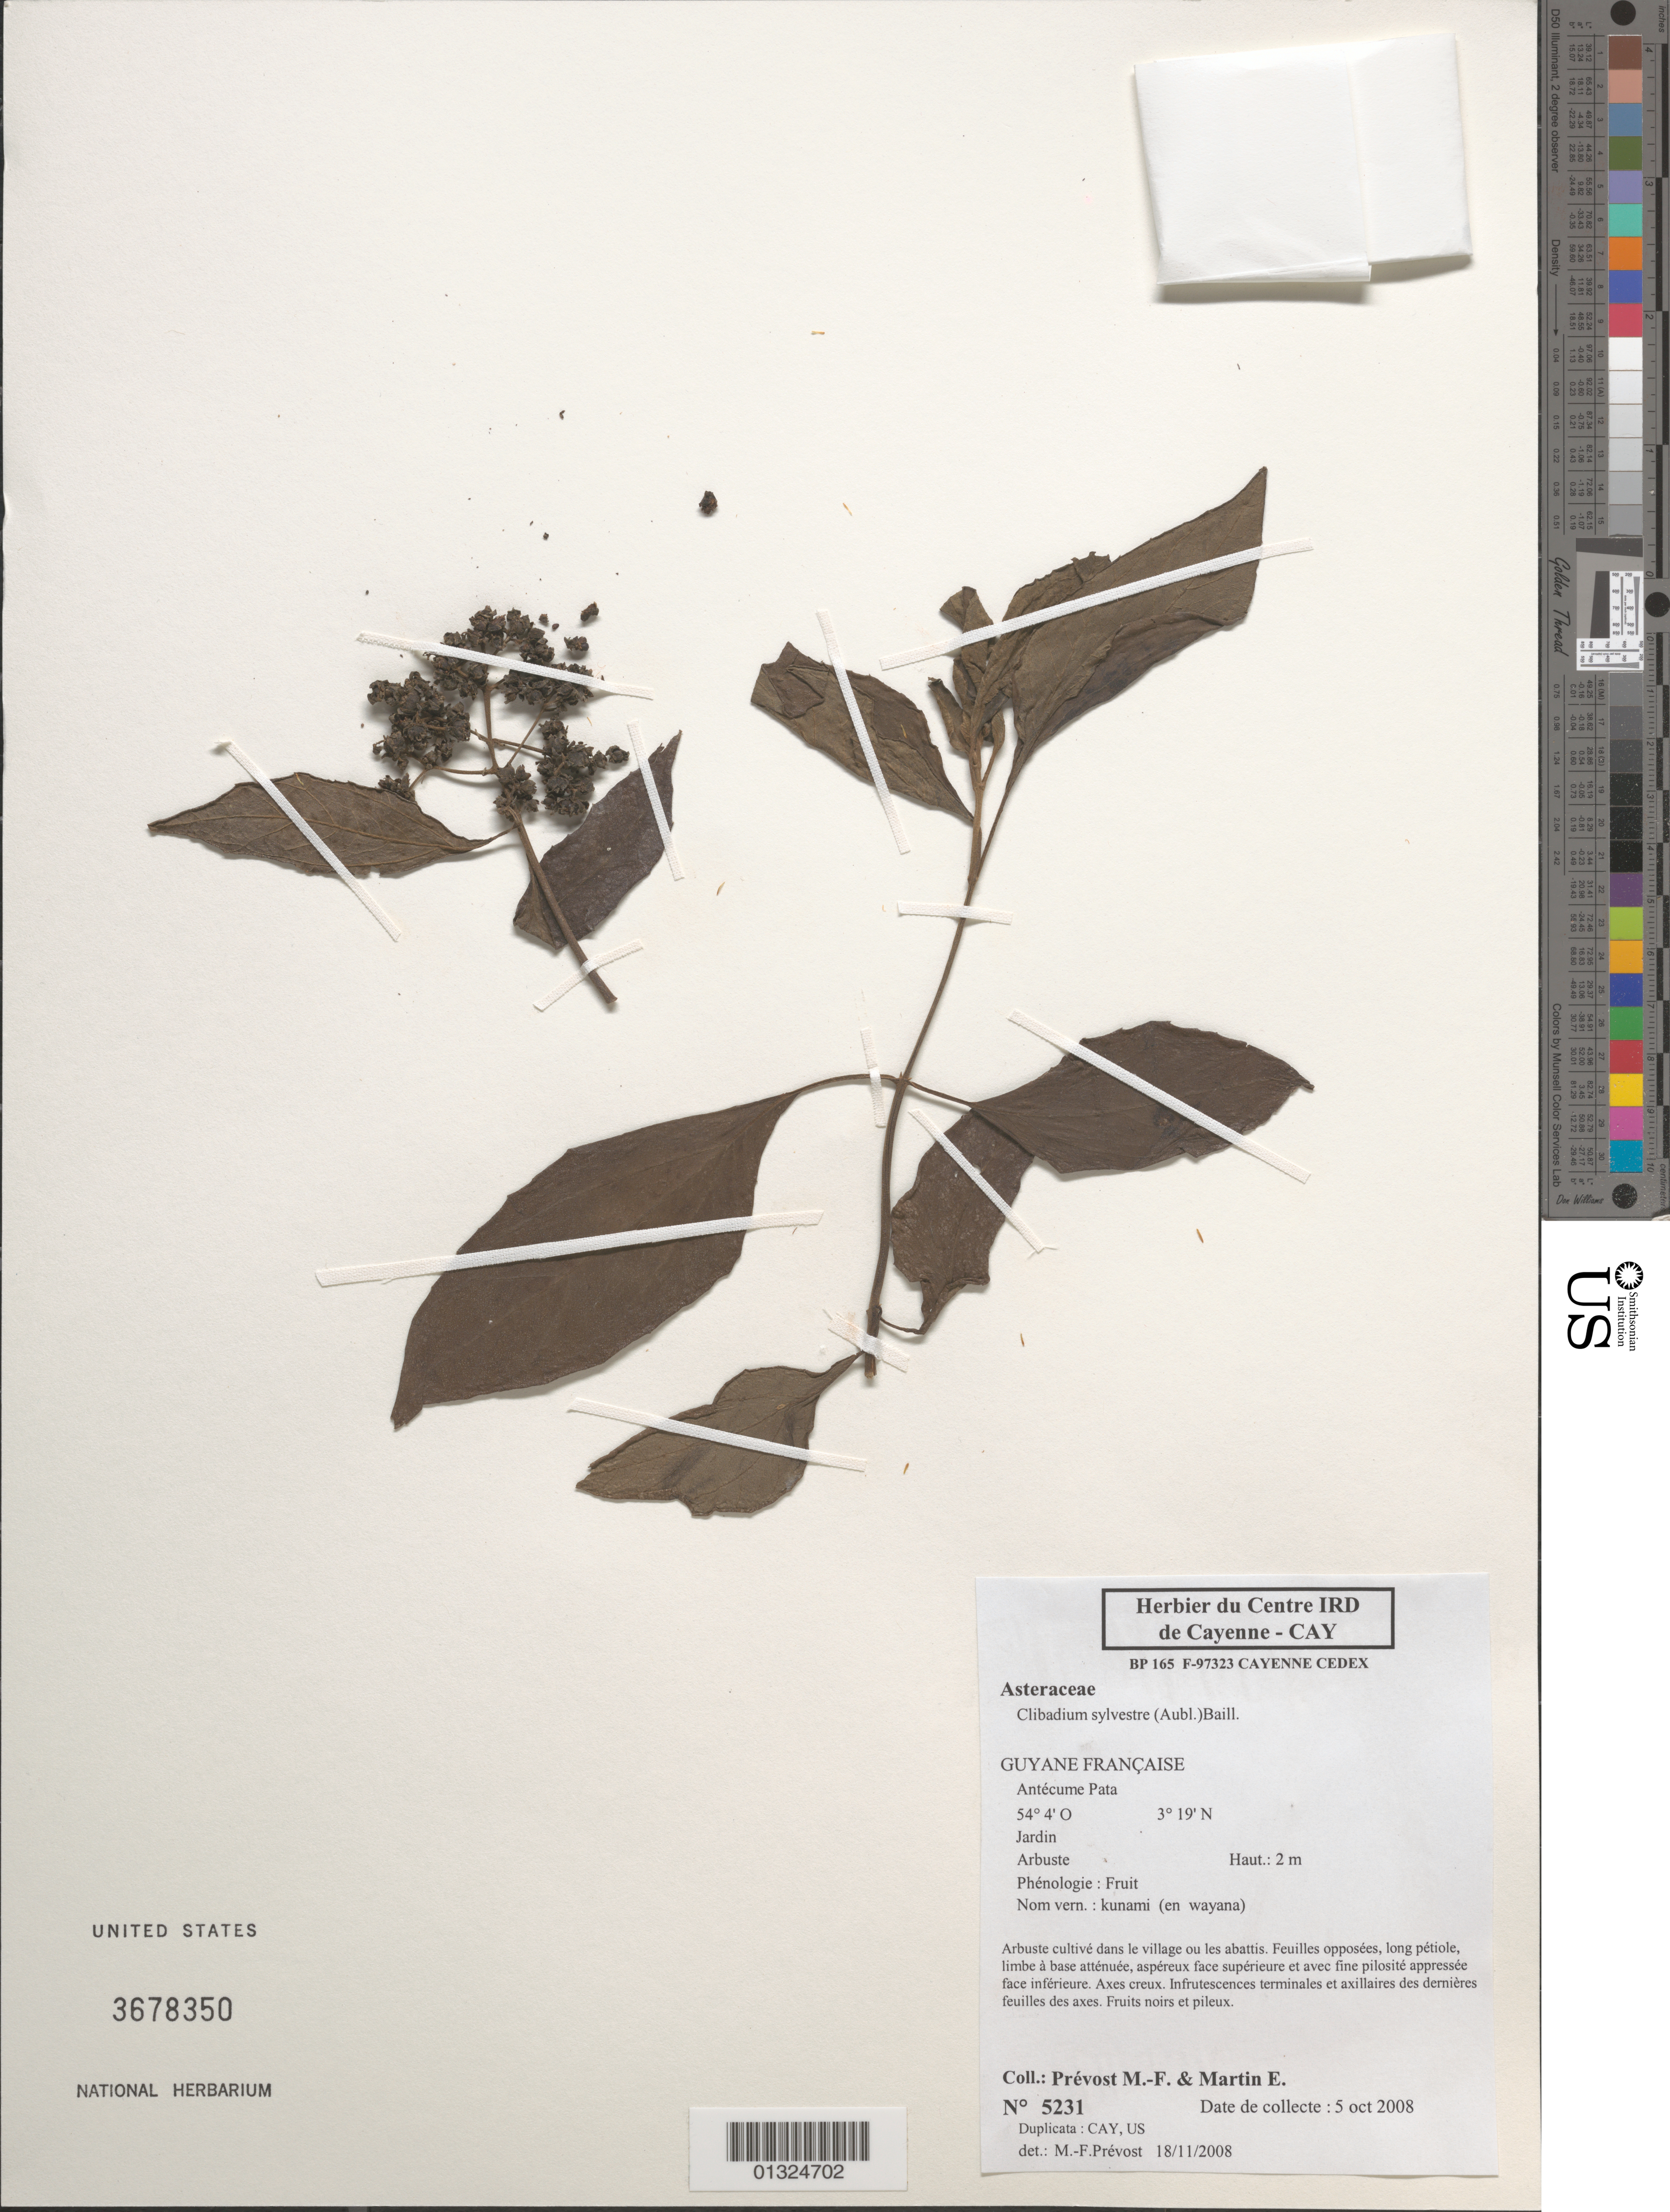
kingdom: Plantae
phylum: Tracheophyta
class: Magnoliopsida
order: Asterales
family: Asteraceae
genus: Clibadium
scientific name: Clibadium sylvestre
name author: (Aubl.) Baill.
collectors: M.-F. Prévost & E. Martin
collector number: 5231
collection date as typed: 5 October 2008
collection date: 2008-10-05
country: French Guiana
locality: Antecume Pata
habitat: Jardin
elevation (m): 2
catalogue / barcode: US 3678350